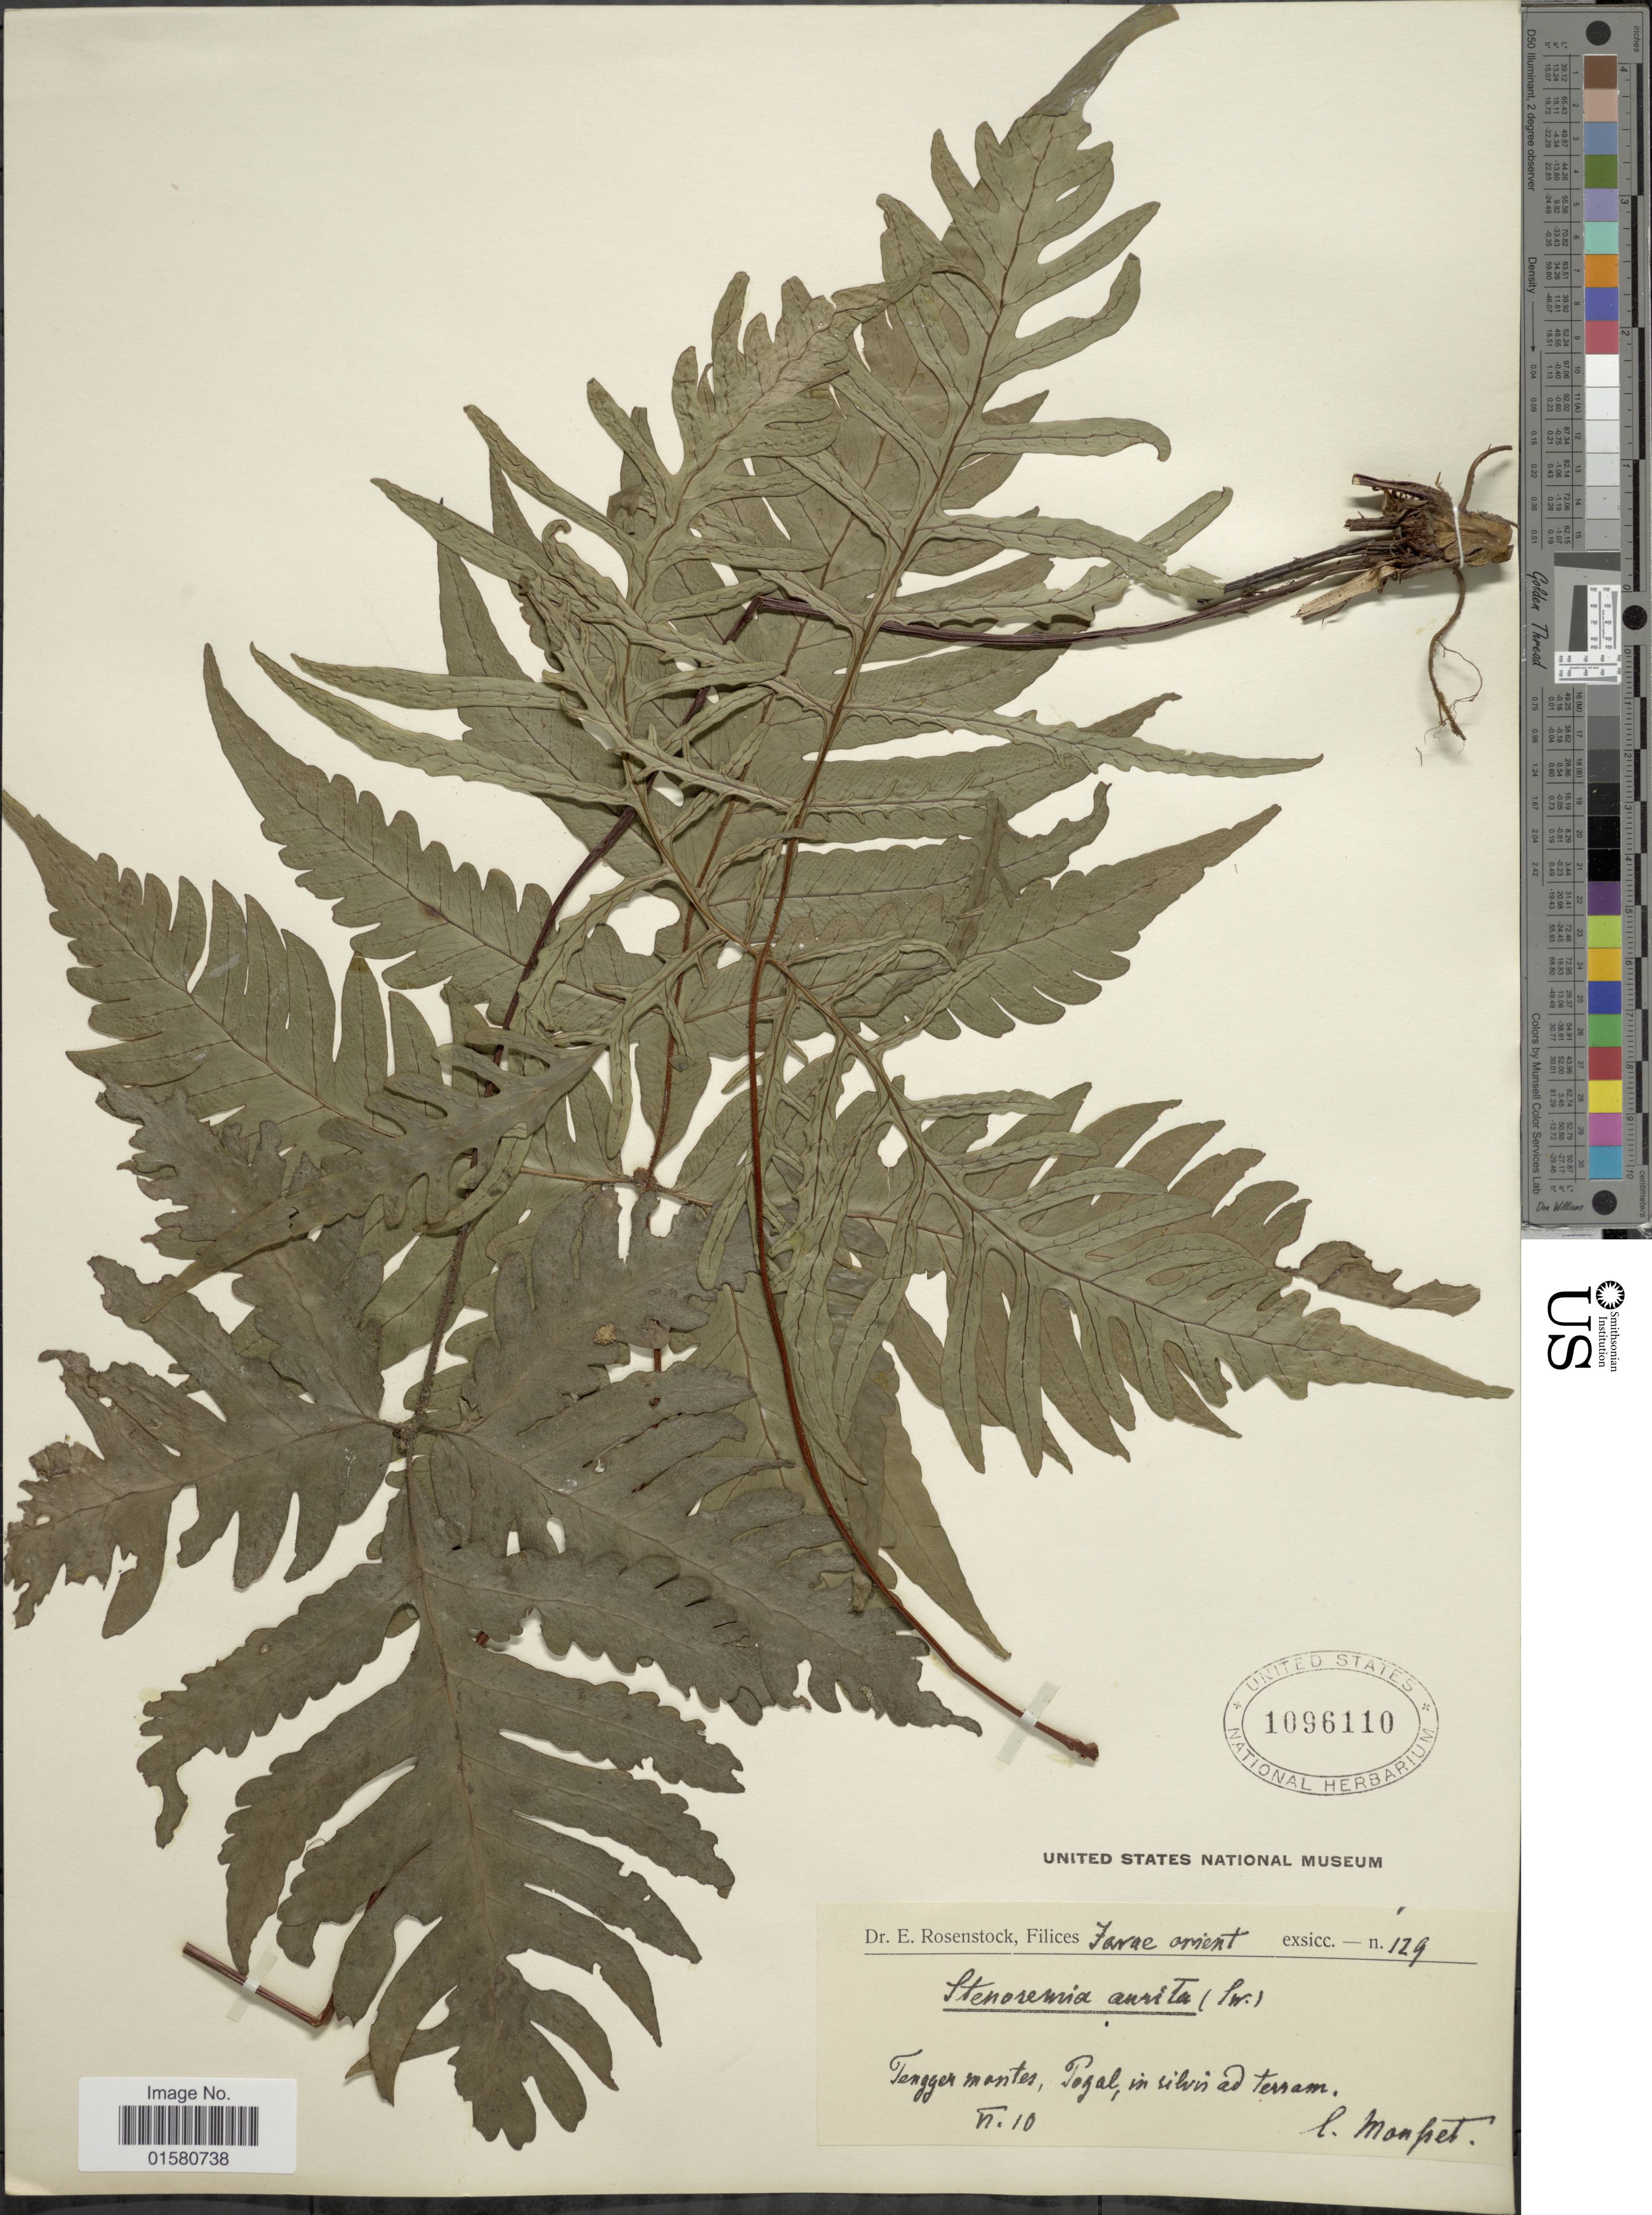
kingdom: Plantae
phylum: Tracheophyta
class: Polypodiopsida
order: Polypodiales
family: Tectariaceae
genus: Tectaria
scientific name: Tectaria aurita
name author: (Sw.) Chandra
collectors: Mousset, --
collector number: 129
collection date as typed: Transcribed d/m/y: /6/10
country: Indonesia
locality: Tennger montes, Togal in silvin ad terram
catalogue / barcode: US 1096110